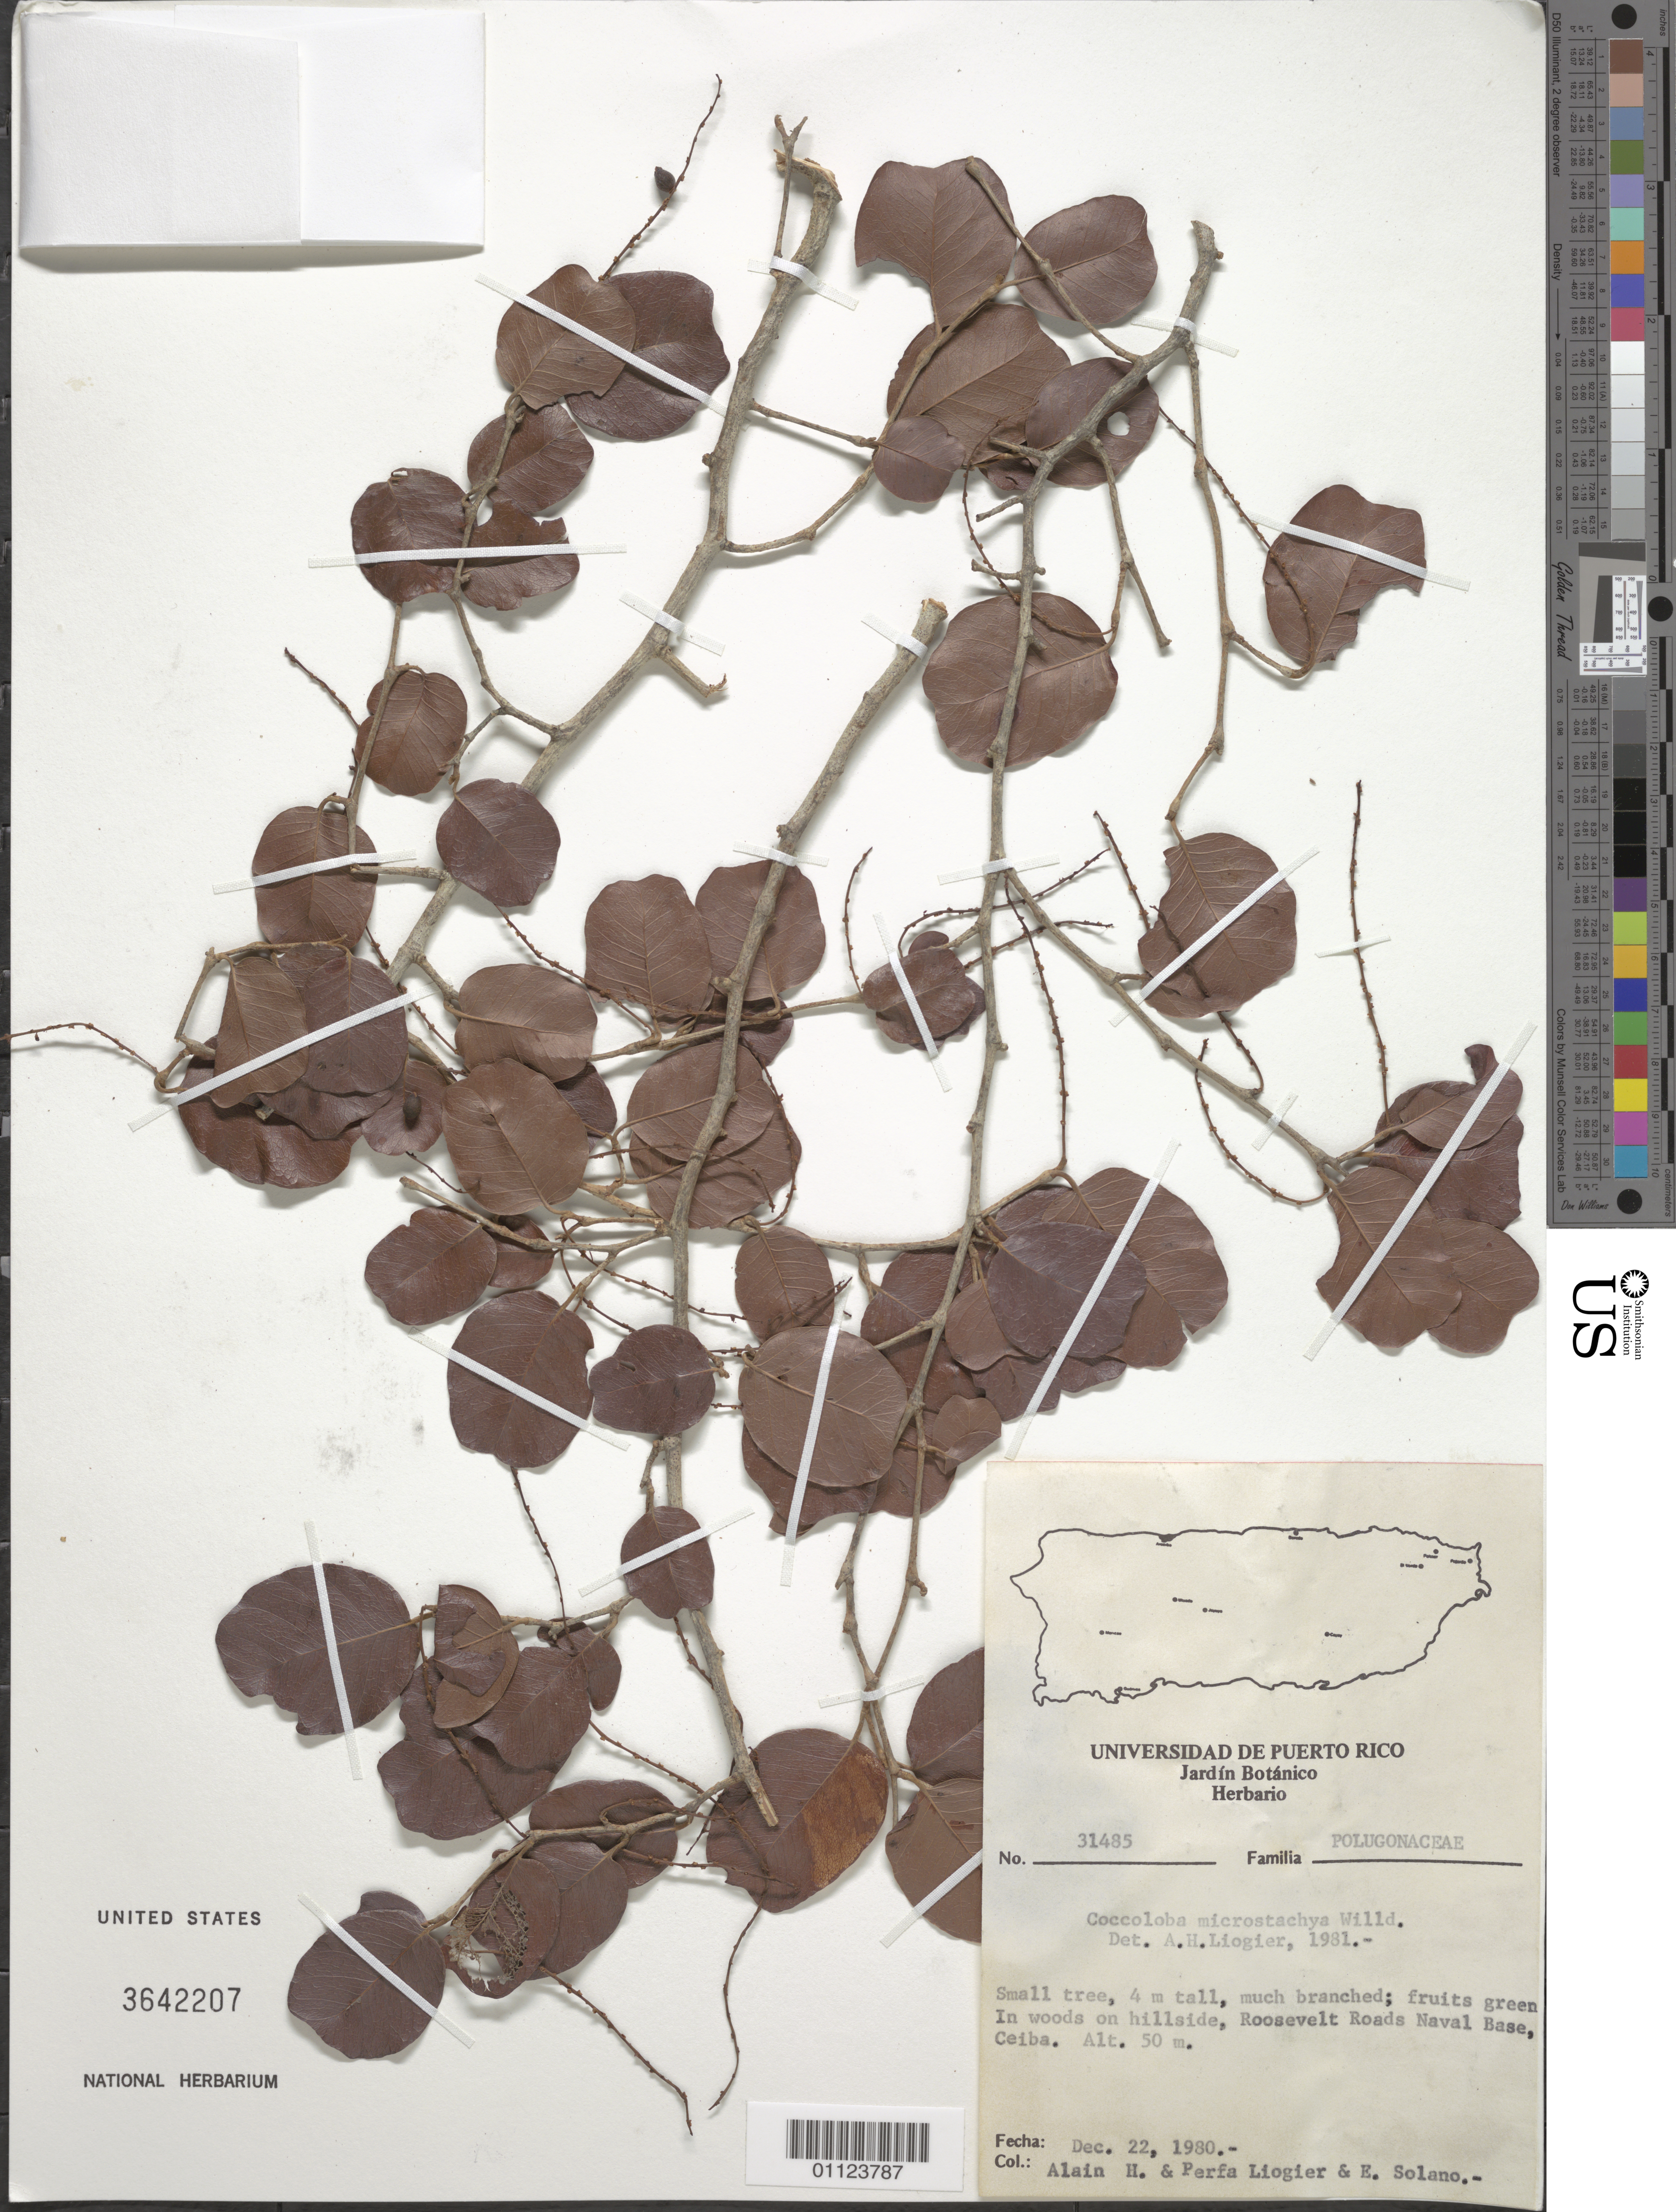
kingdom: Plantae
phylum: Tracheophyta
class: Magnoliopsida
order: Caryophyllales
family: Polygonaceae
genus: Coccoloba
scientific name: Coccoloba microstachya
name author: Willd.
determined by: Liogier, Alain H.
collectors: A. H. Liogier, M. P. Liogier & E. Solano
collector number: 31485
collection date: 1980-12-22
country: Puerto Rico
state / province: Ceiba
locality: Roosevelt Roads Naval Base, Ceiba.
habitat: In woods on hillside.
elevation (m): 50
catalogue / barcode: US 3642207